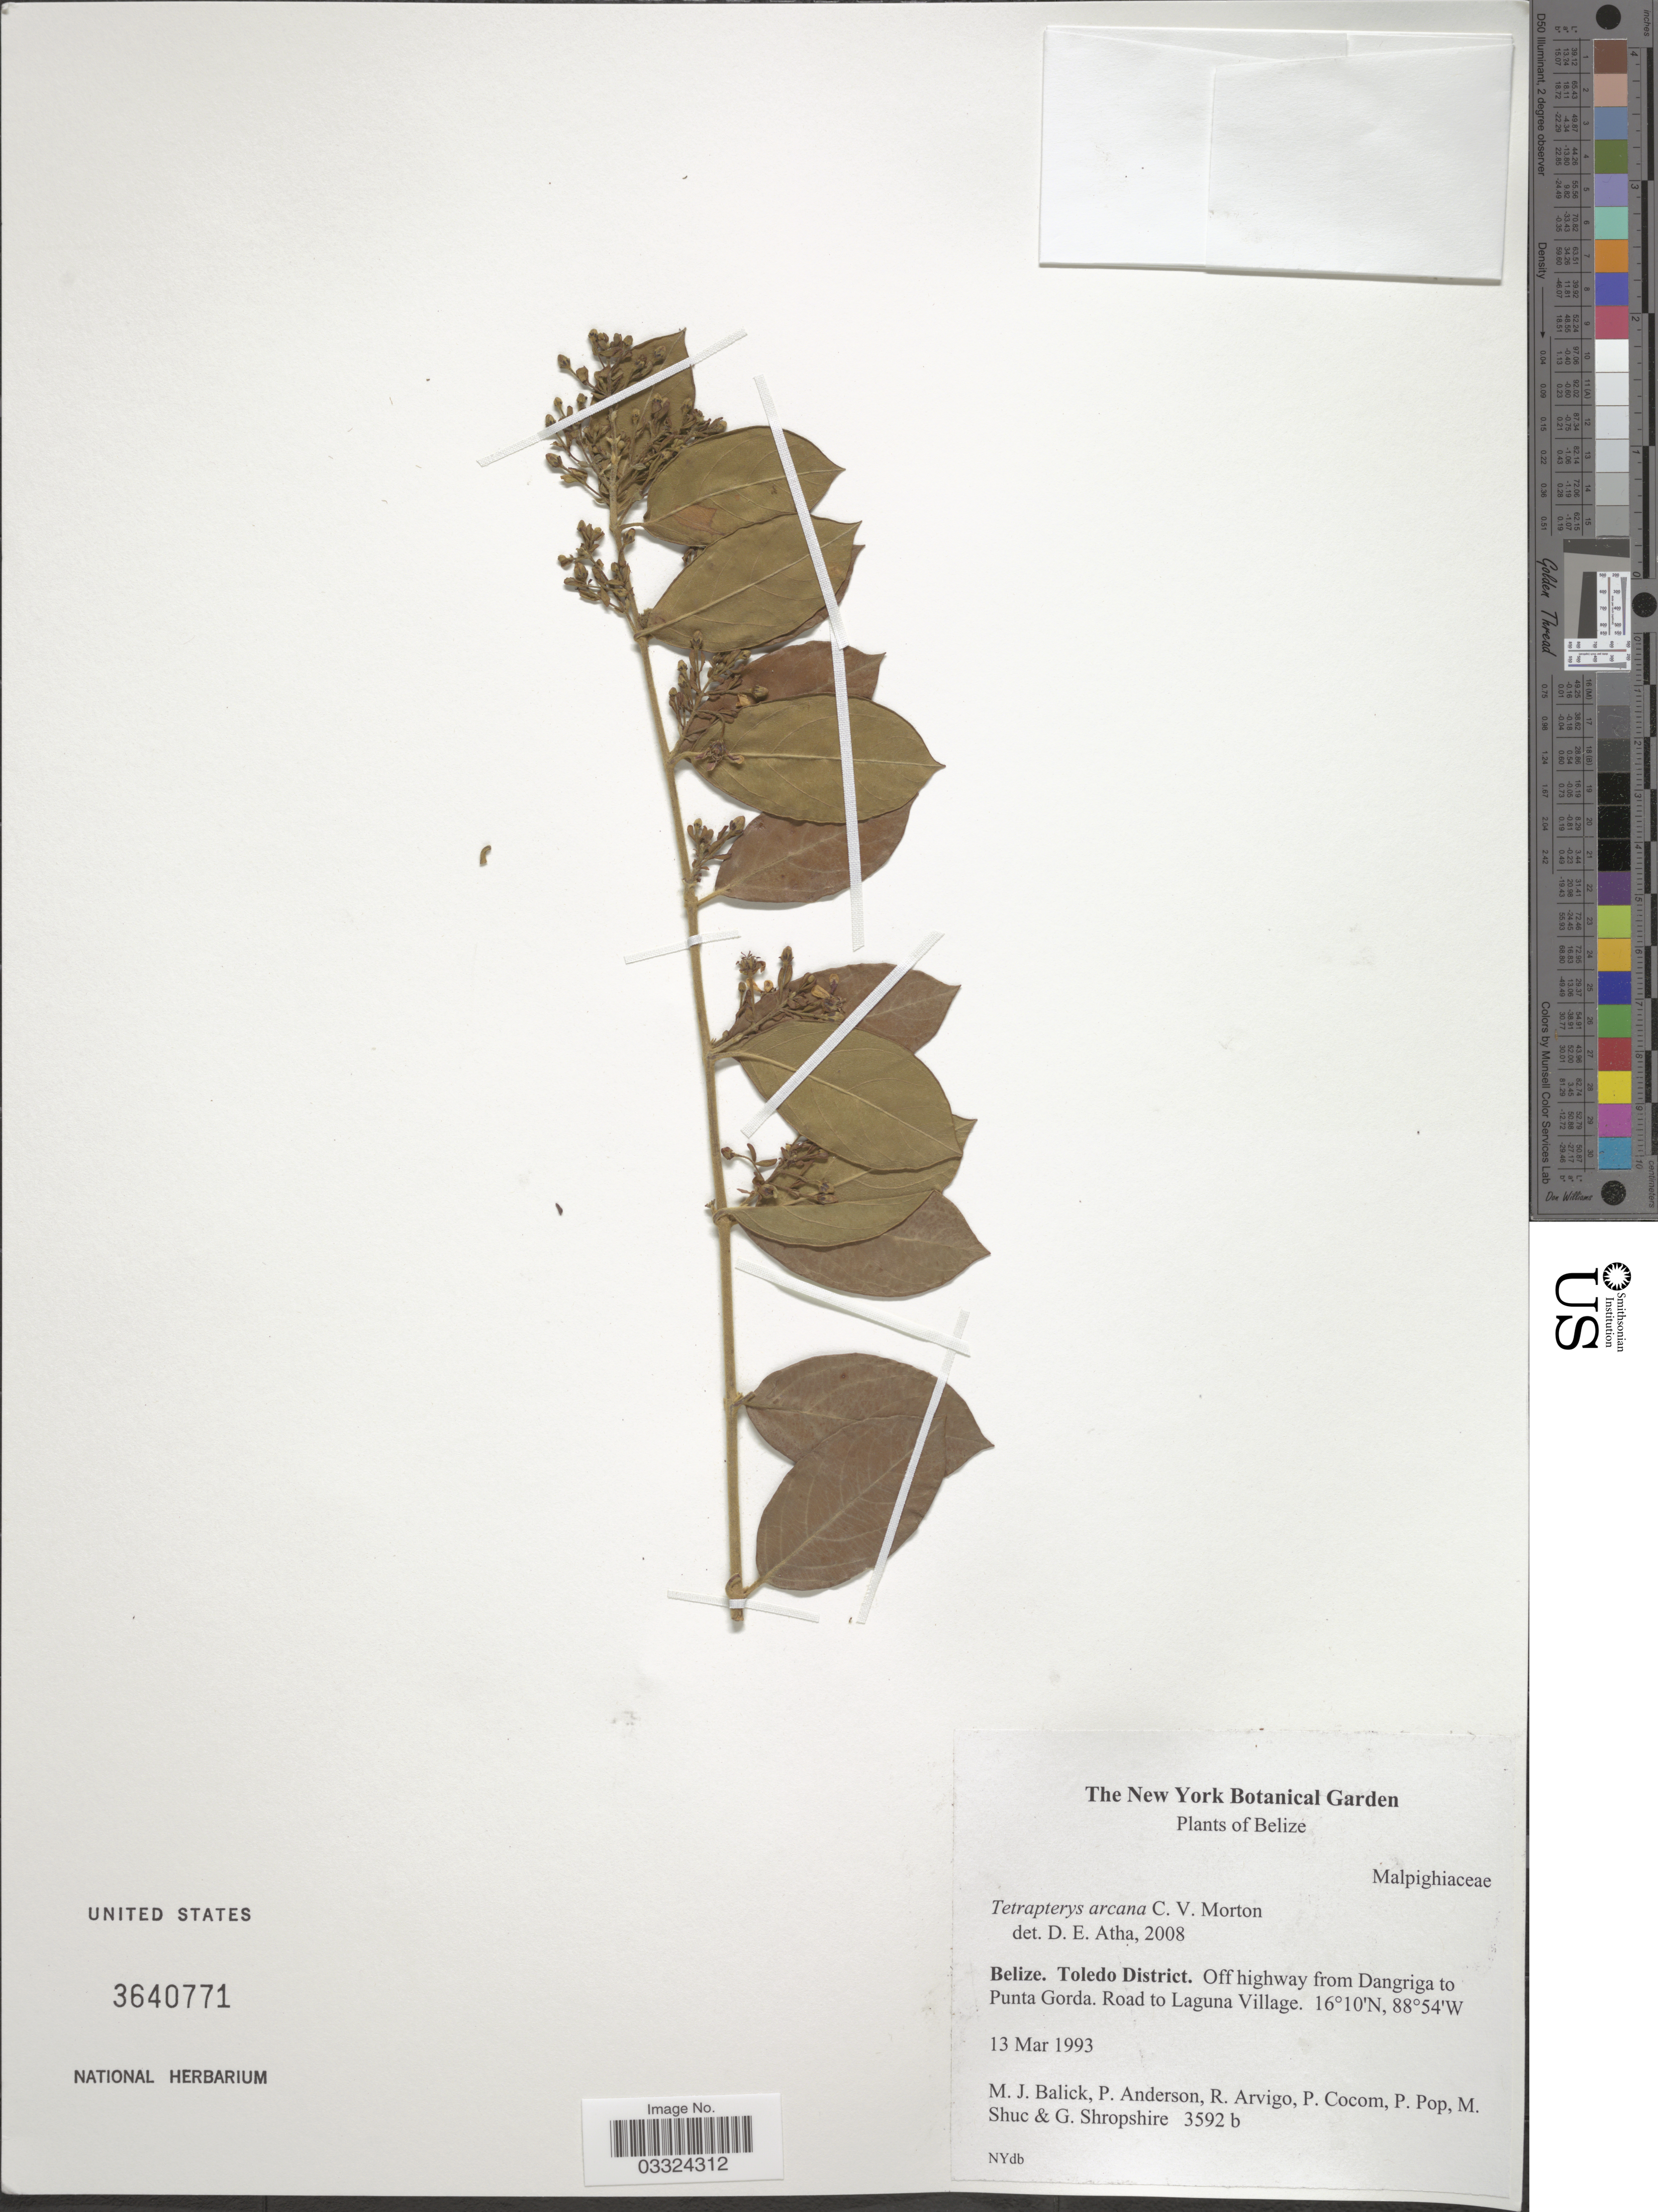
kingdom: Plantae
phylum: Tracheophyta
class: Magnoliopsida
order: Malpighiales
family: Malpighiaceae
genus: Glicophyllum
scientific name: Glicophyllum arcanum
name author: (C.V. Morton) R.F. Almeida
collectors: M. J. Balick, P. Anderson, R. Arvigo, P. Cocom & et al.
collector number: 3592b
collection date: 1993-03-13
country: Belize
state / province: Toledo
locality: Toledo District. Off highway from Dangriga to Punta Gorda. Road to Laguna Village.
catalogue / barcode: US 3640771